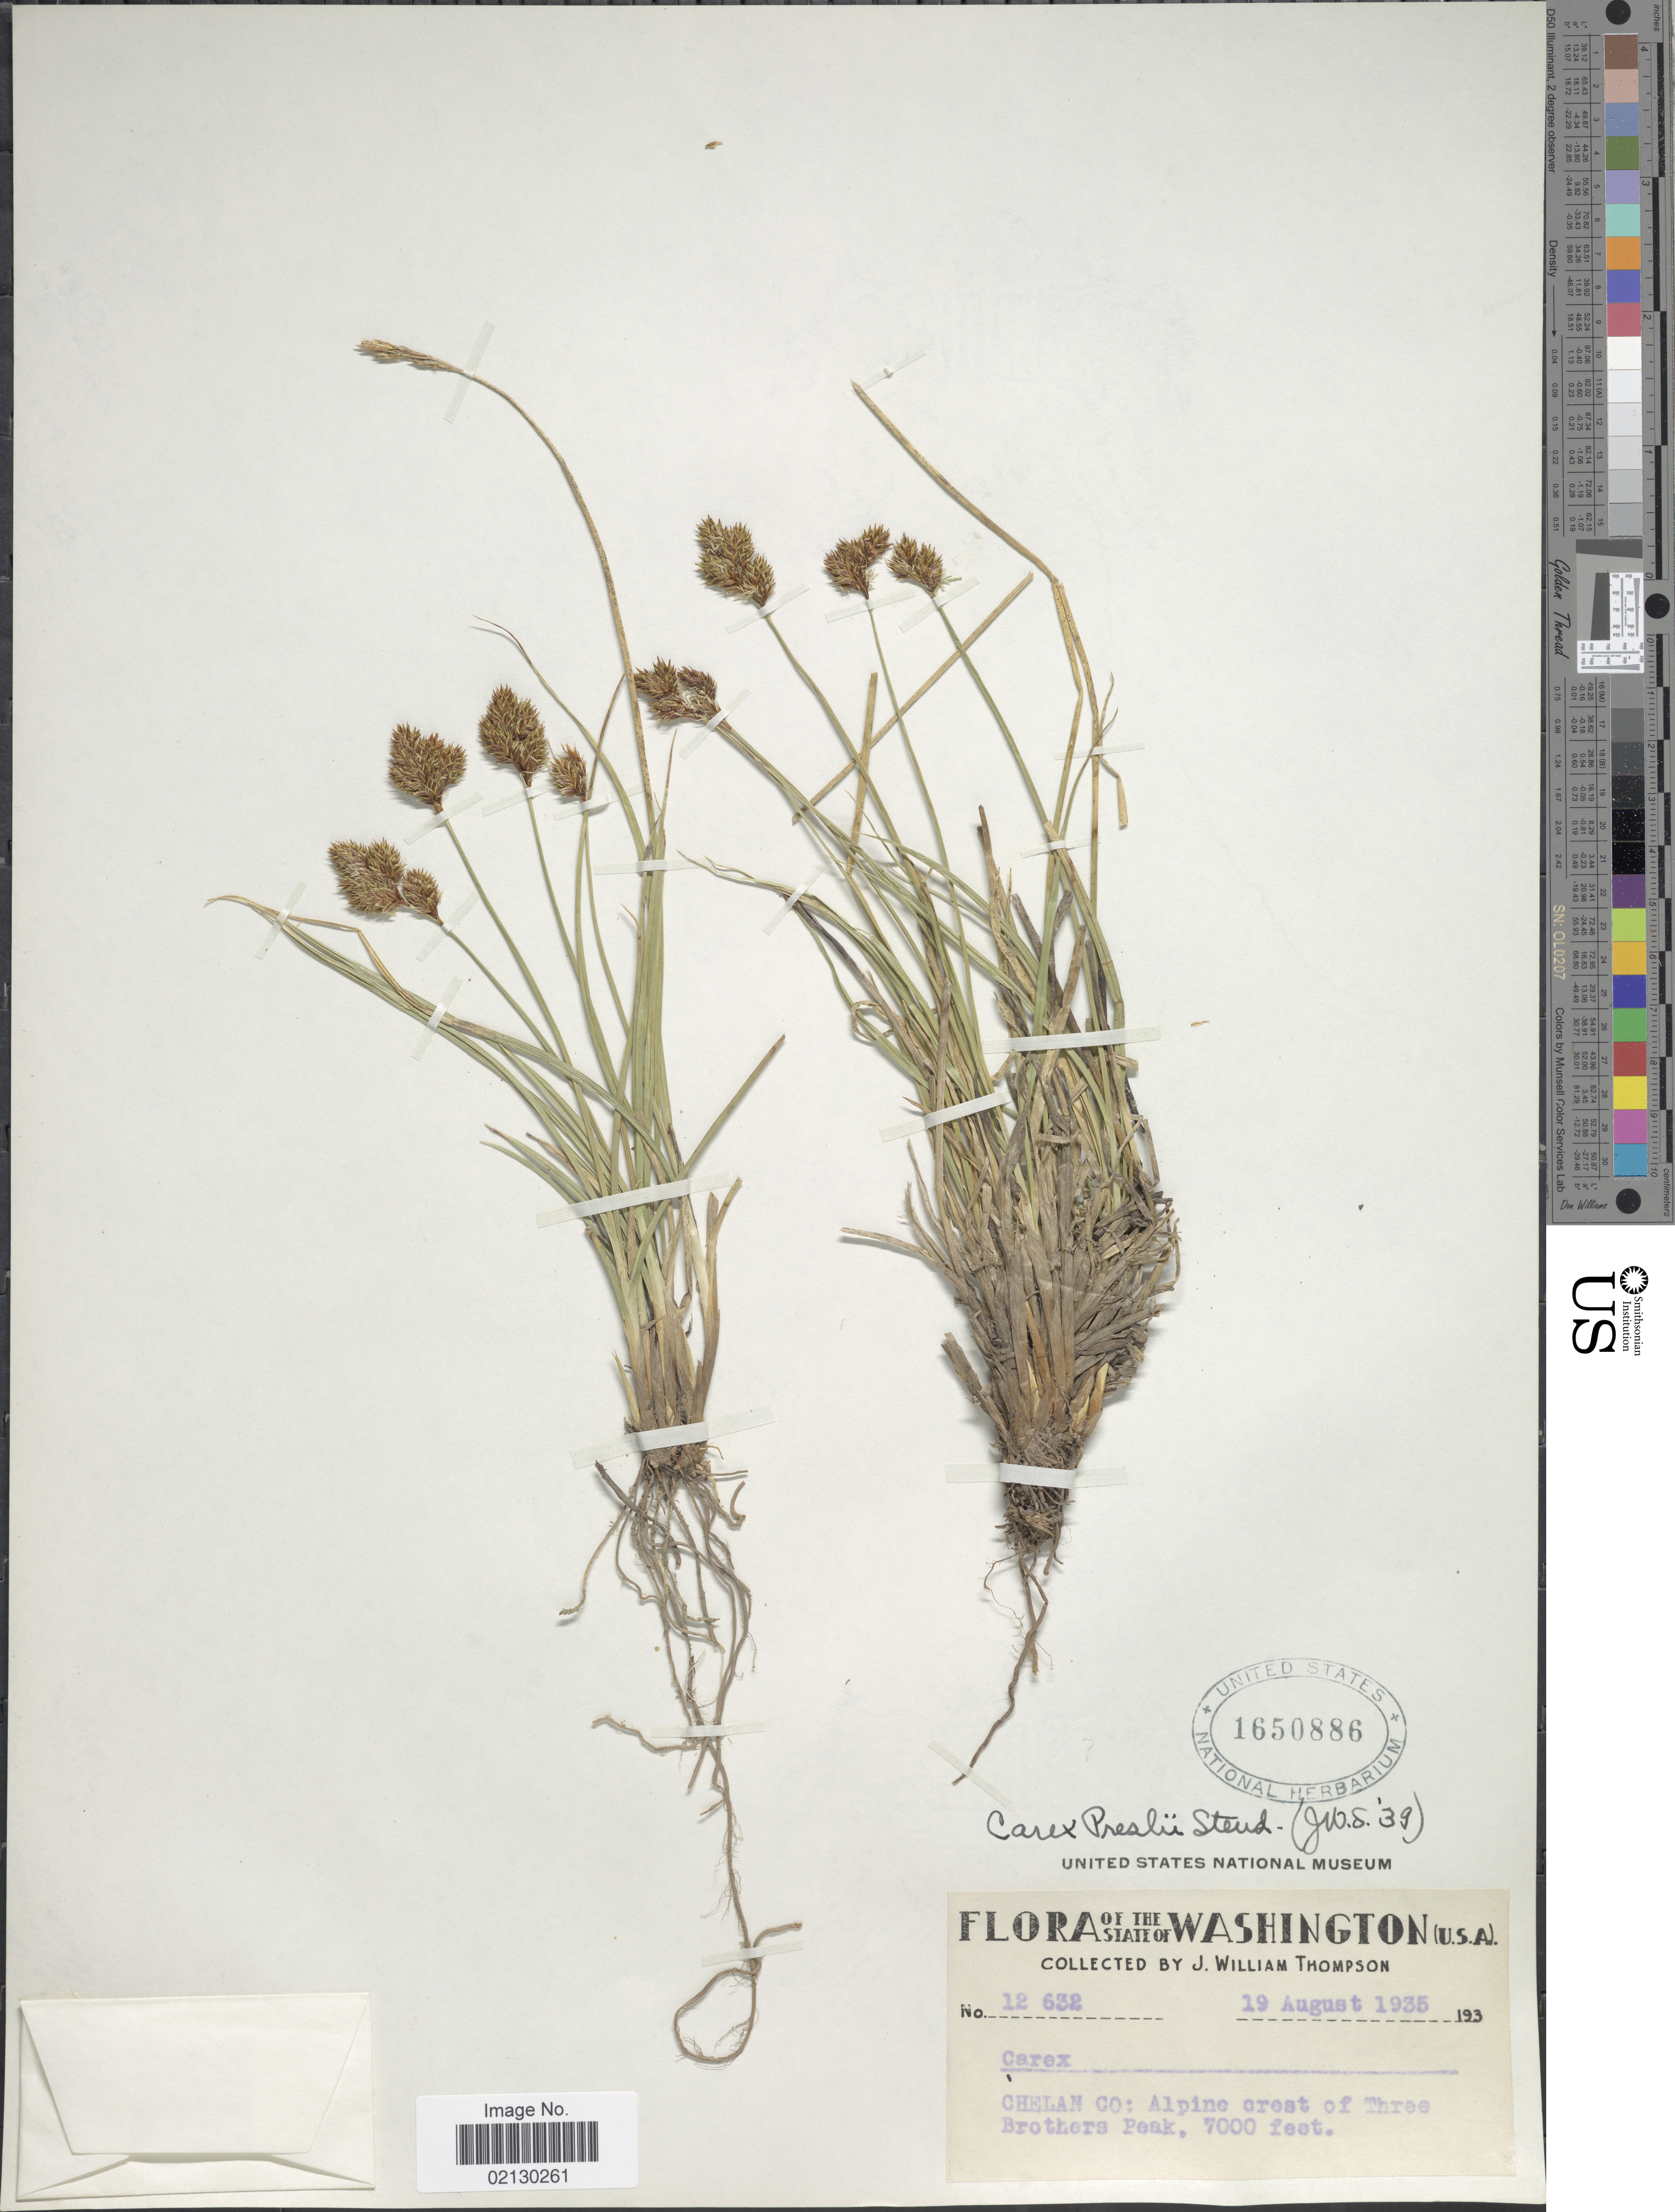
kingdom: Plantae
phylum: Tracheophyta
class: Liliopsida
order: Poales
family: Cyperaceae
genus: Carex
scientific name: Carex preslii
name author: Steud.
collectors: J. W. Thompson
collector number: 12632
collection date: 1935-08-19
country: United States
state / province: Washington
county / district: Chelan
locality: Chelan Co: Alpine crest of Three Brothers Peak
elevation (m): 2134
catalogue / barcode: US 1650886